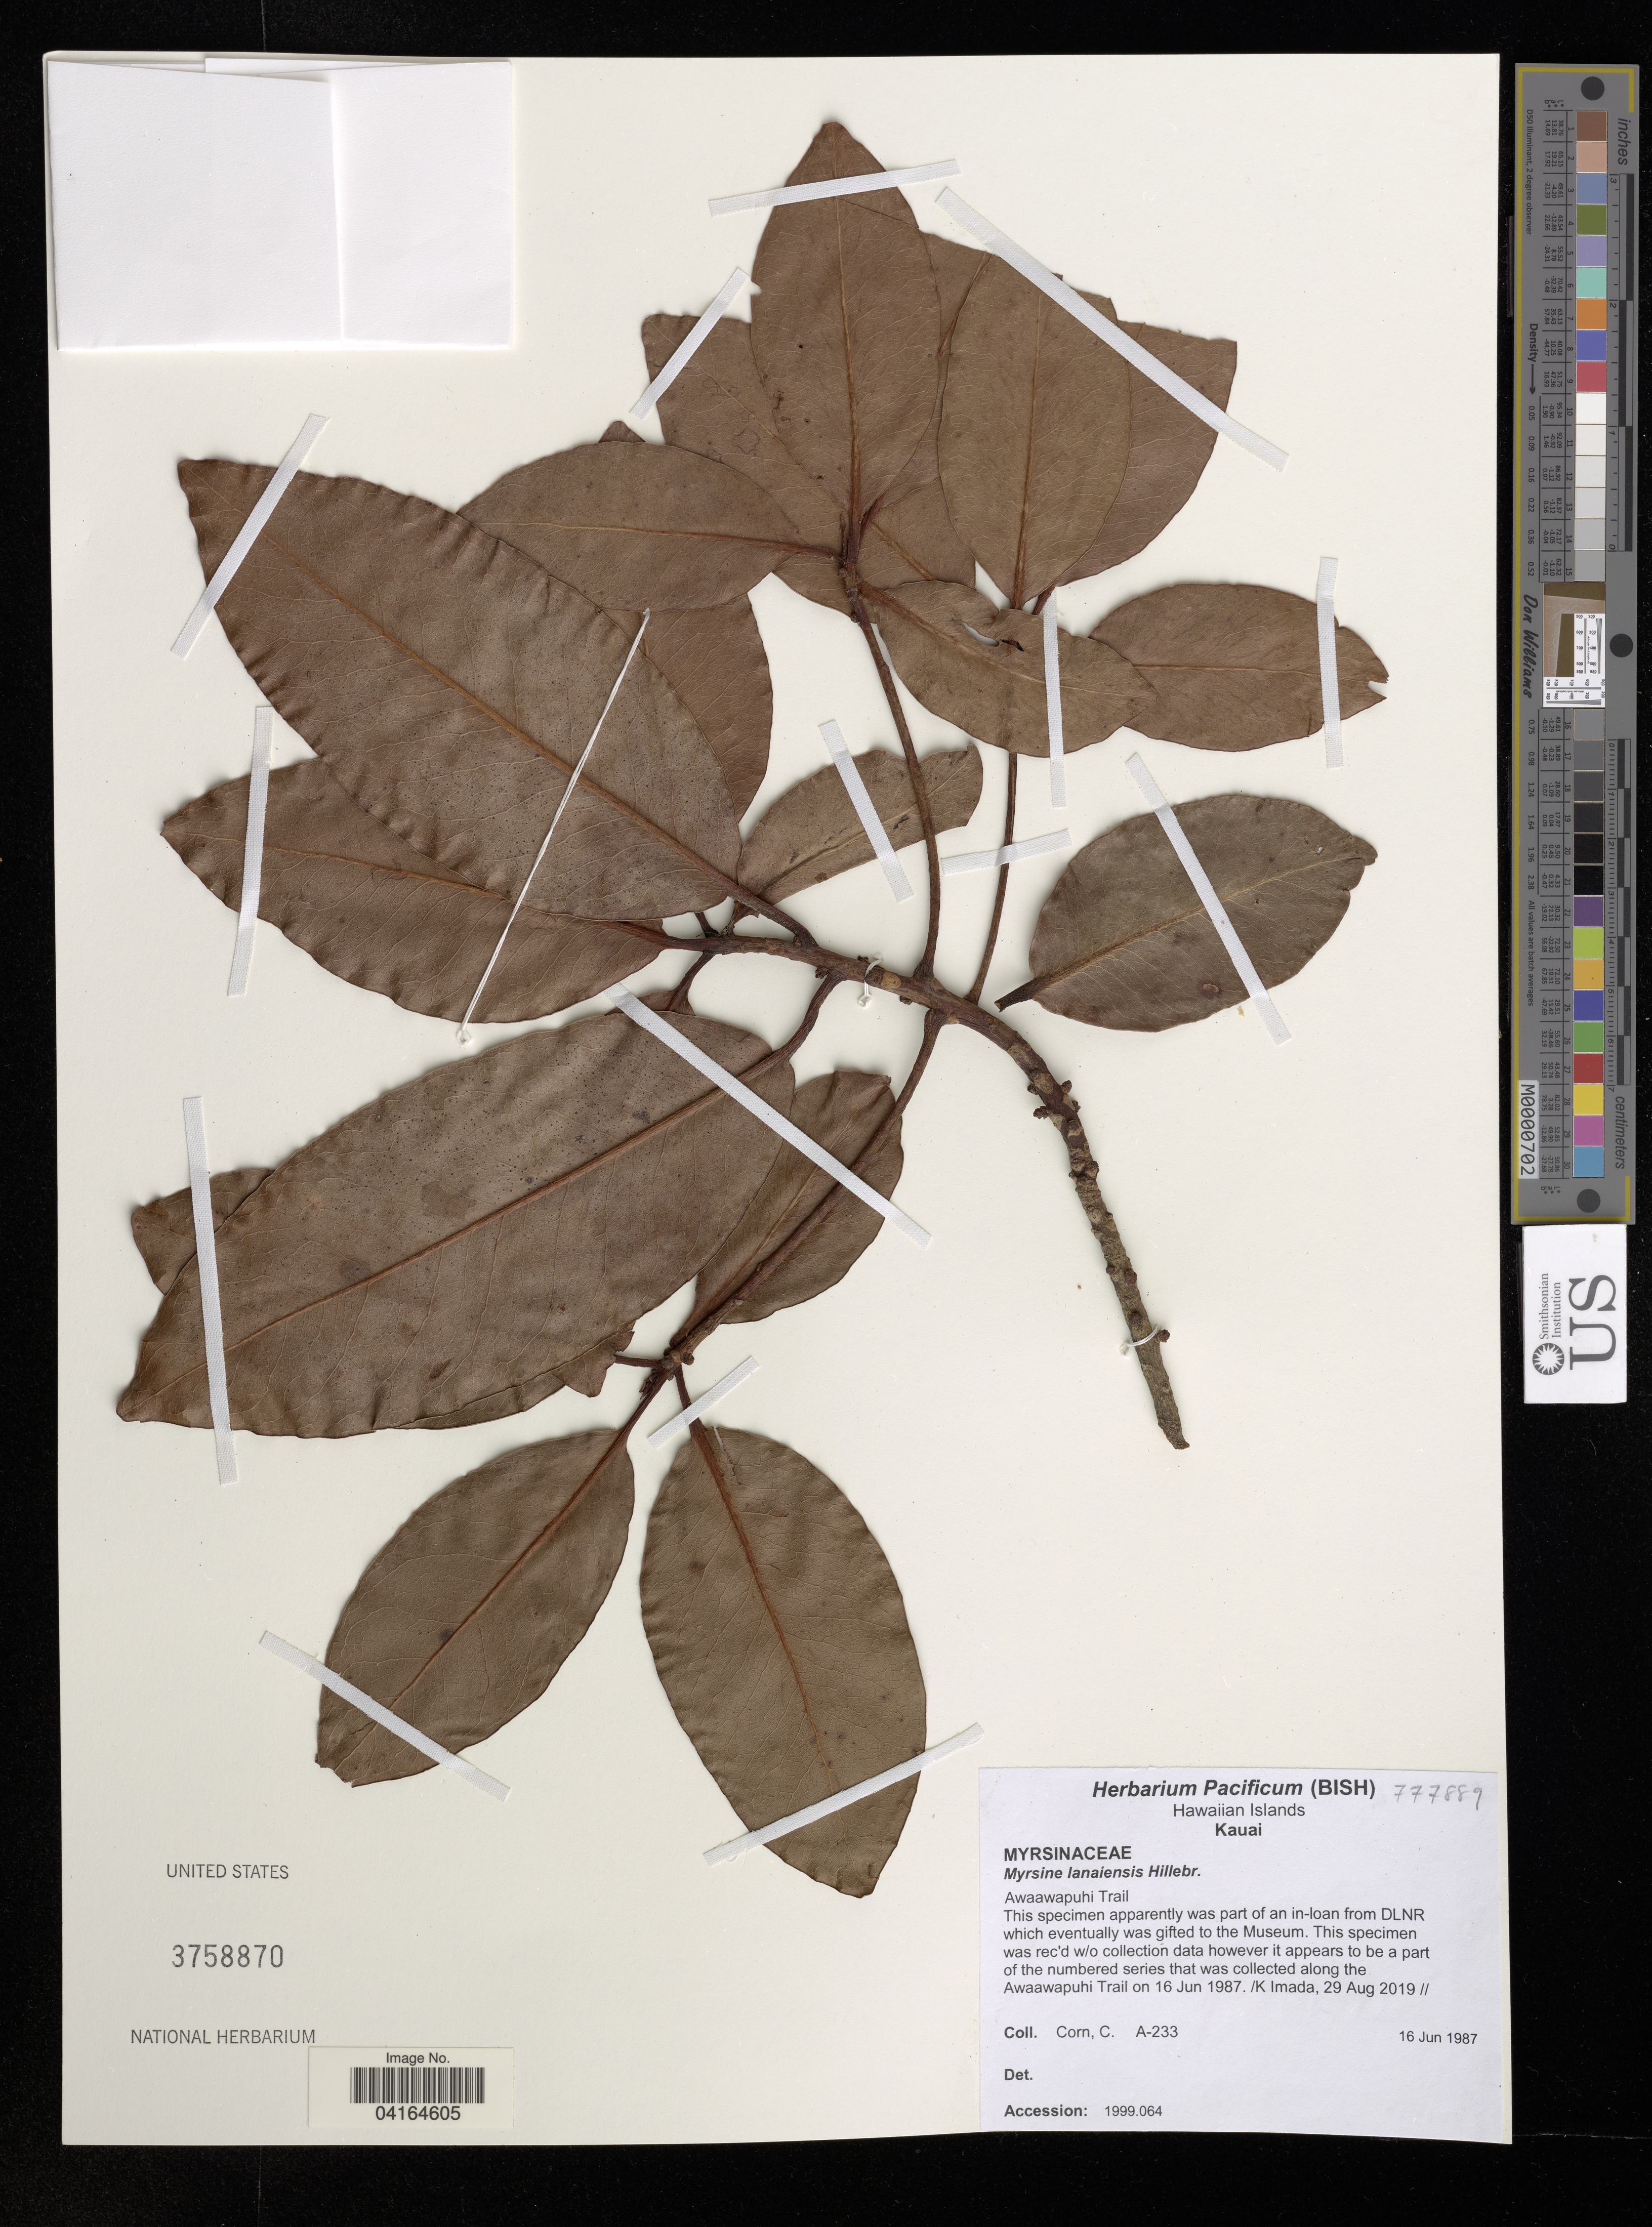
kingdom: Plantae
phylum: Tracheophyta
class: Magnoliopsida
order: Ericales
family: Primulaceae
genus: Myrsine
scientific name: Myrsine lanaiensis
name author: Hillebr.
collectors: C. Corn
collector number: A-233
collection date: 1987-06-16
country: United States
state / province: Hawaii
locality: Hawaiian Islands. Kauai. Awaawapuhi Trail.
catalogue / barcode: US 3758870